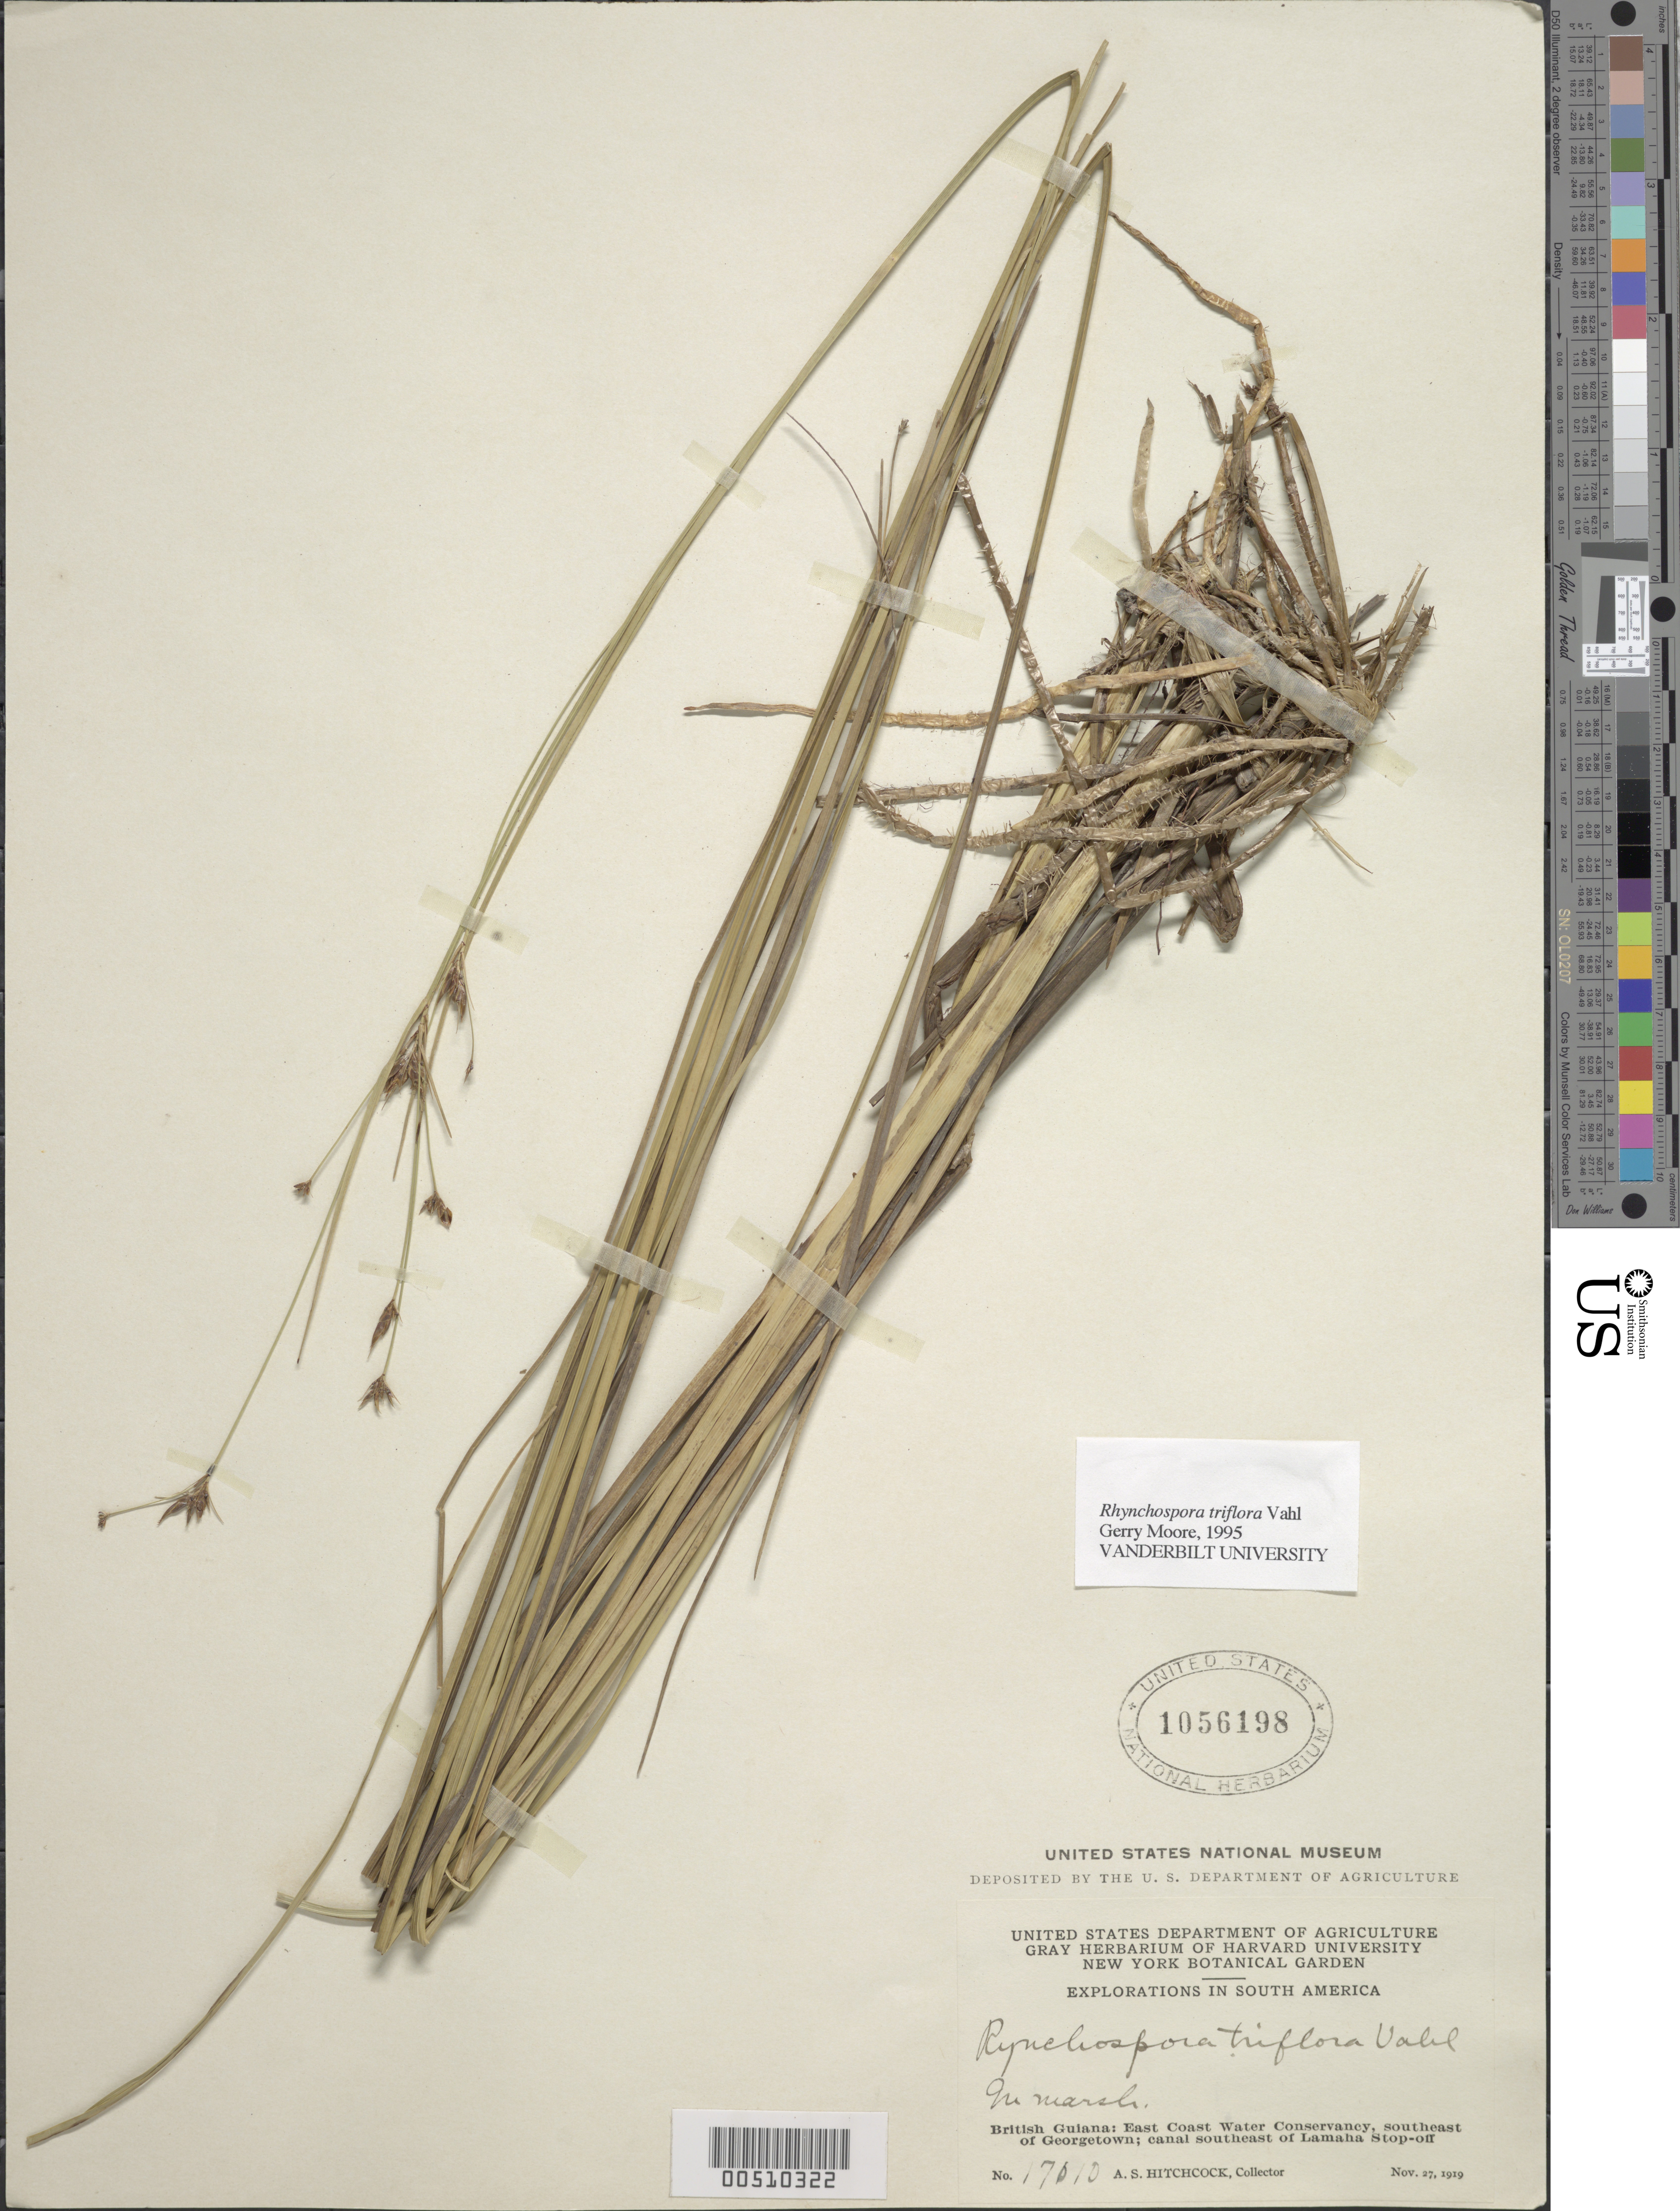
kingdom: Plantae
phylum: Tracheophyta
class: Liliopsida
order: Poales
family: Cyperaceae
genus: Rhynchospora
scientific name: Rhynchospora triflora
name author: Vahl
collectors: A. S. Hitchcock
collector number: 17610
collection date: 1919-11-27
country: Guyana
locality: British Guiana: East Coast Water Conservancy, southeast of Georgetown; canal southeast of Lamaha Stop-off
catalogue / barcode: US 1056198